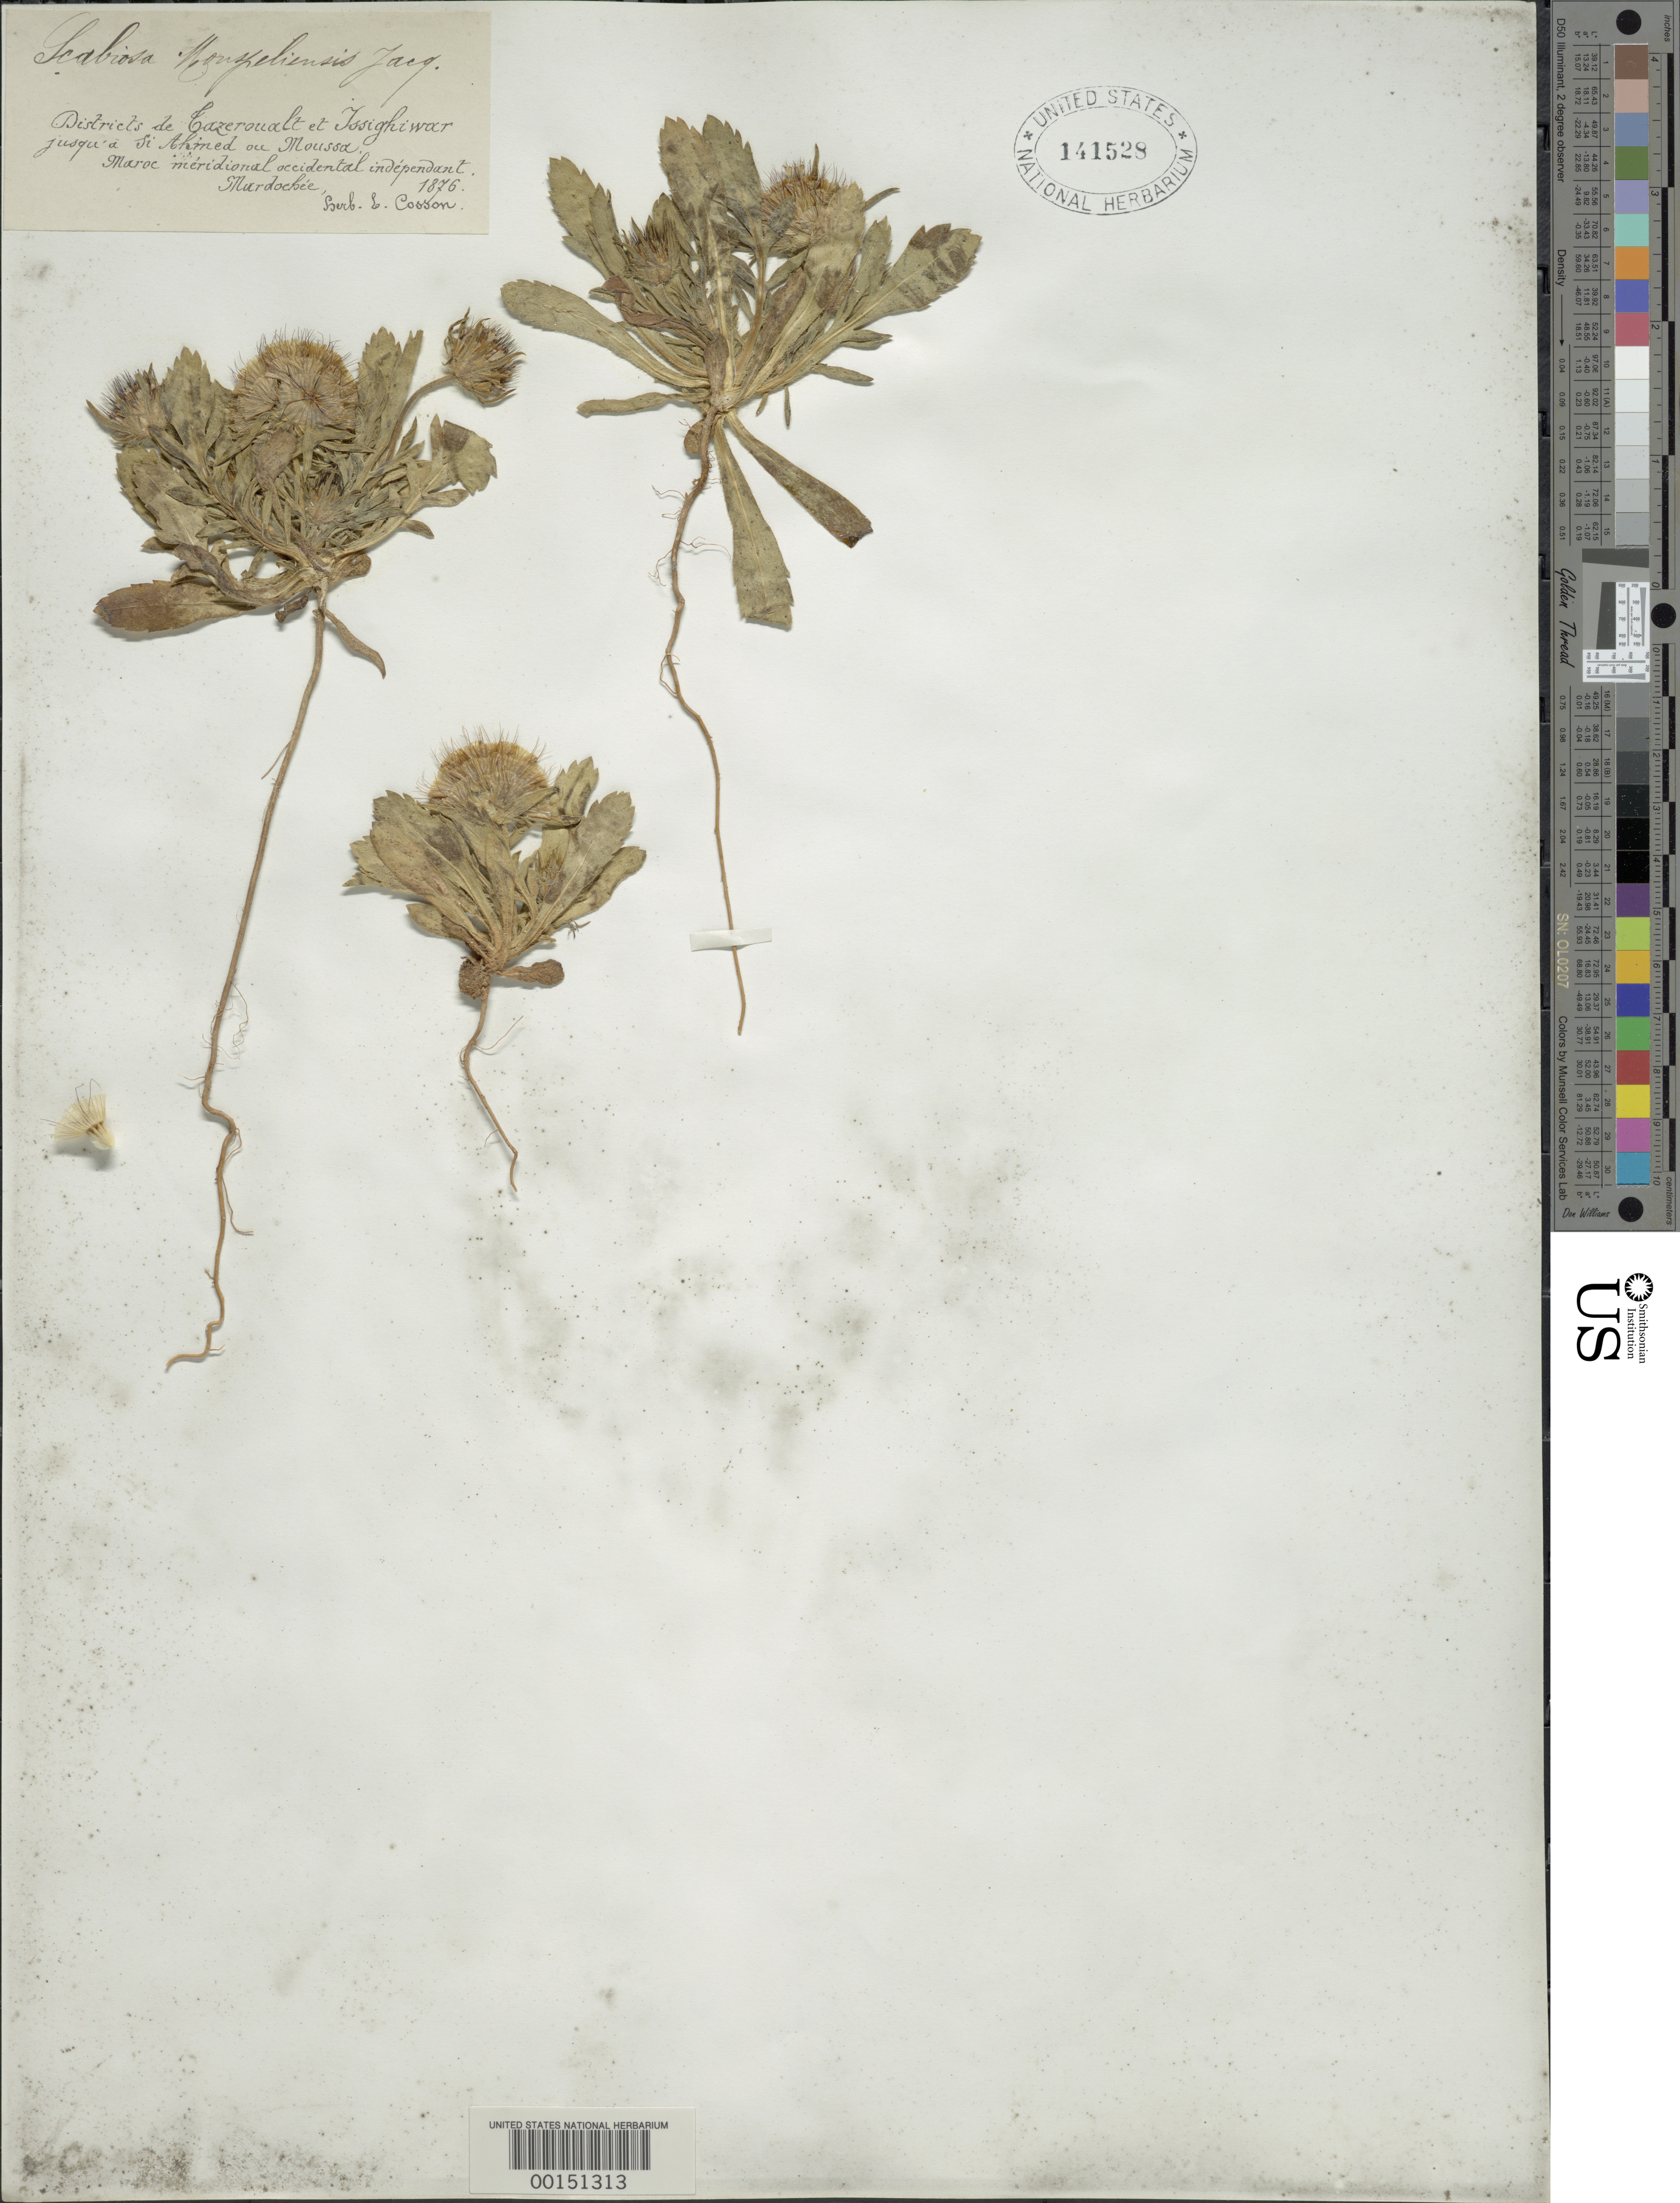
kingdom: Plantae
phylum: Tracheophyta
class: Magnoliopsida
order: Dipsacales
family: Caprifoliaceae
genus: Scabiosa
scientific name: Scabiosa monspeliensis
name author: Jacq.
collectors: E. Cosson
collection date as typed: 1876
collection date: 1876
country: Morocco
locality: Cazeroualt and Issighiwar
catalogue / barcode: US 141528